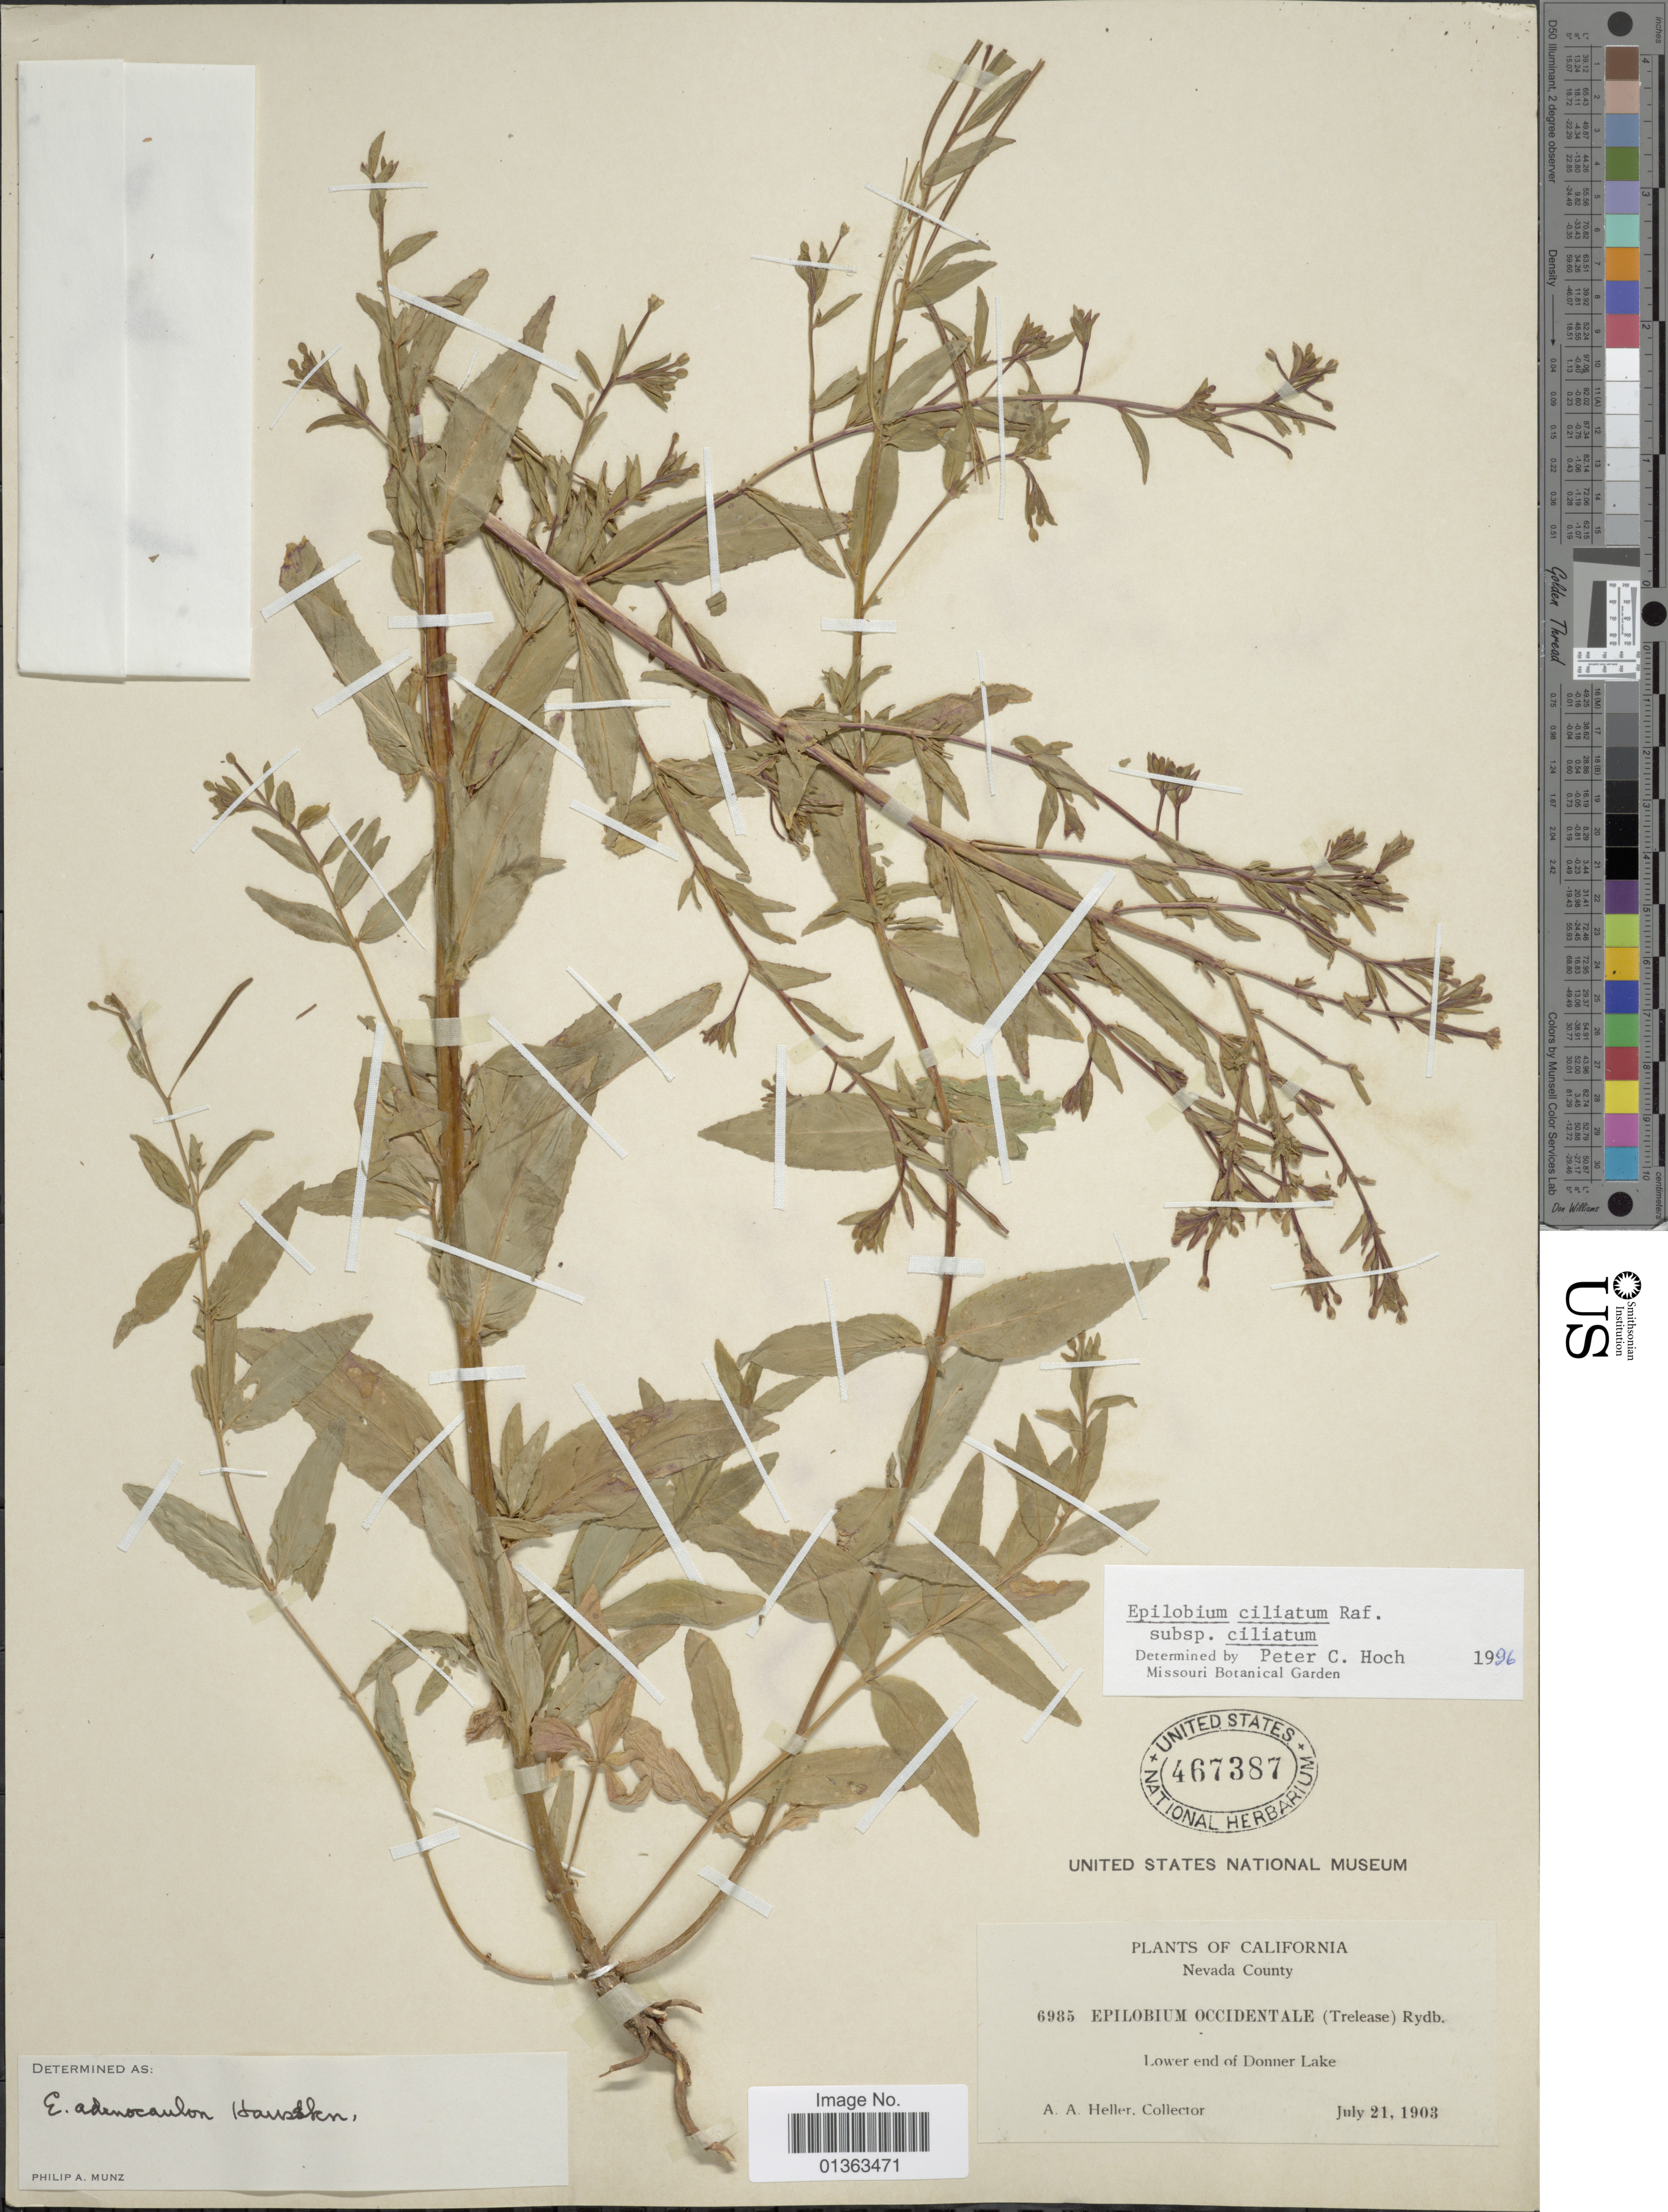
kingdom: Plantae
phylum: Tracheophyta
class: Magnoliopsida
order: Myrtales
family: Onagraceae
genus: Epilobium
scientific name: Epilobium ciliatum subsp. ciliatum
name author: Raf.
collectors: A. A. Heller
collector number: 6985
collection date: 1903-07-21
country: United States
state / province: California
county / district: Nevada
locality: Nevada County. Lower end of Donner Lake.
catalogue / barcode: US 467387